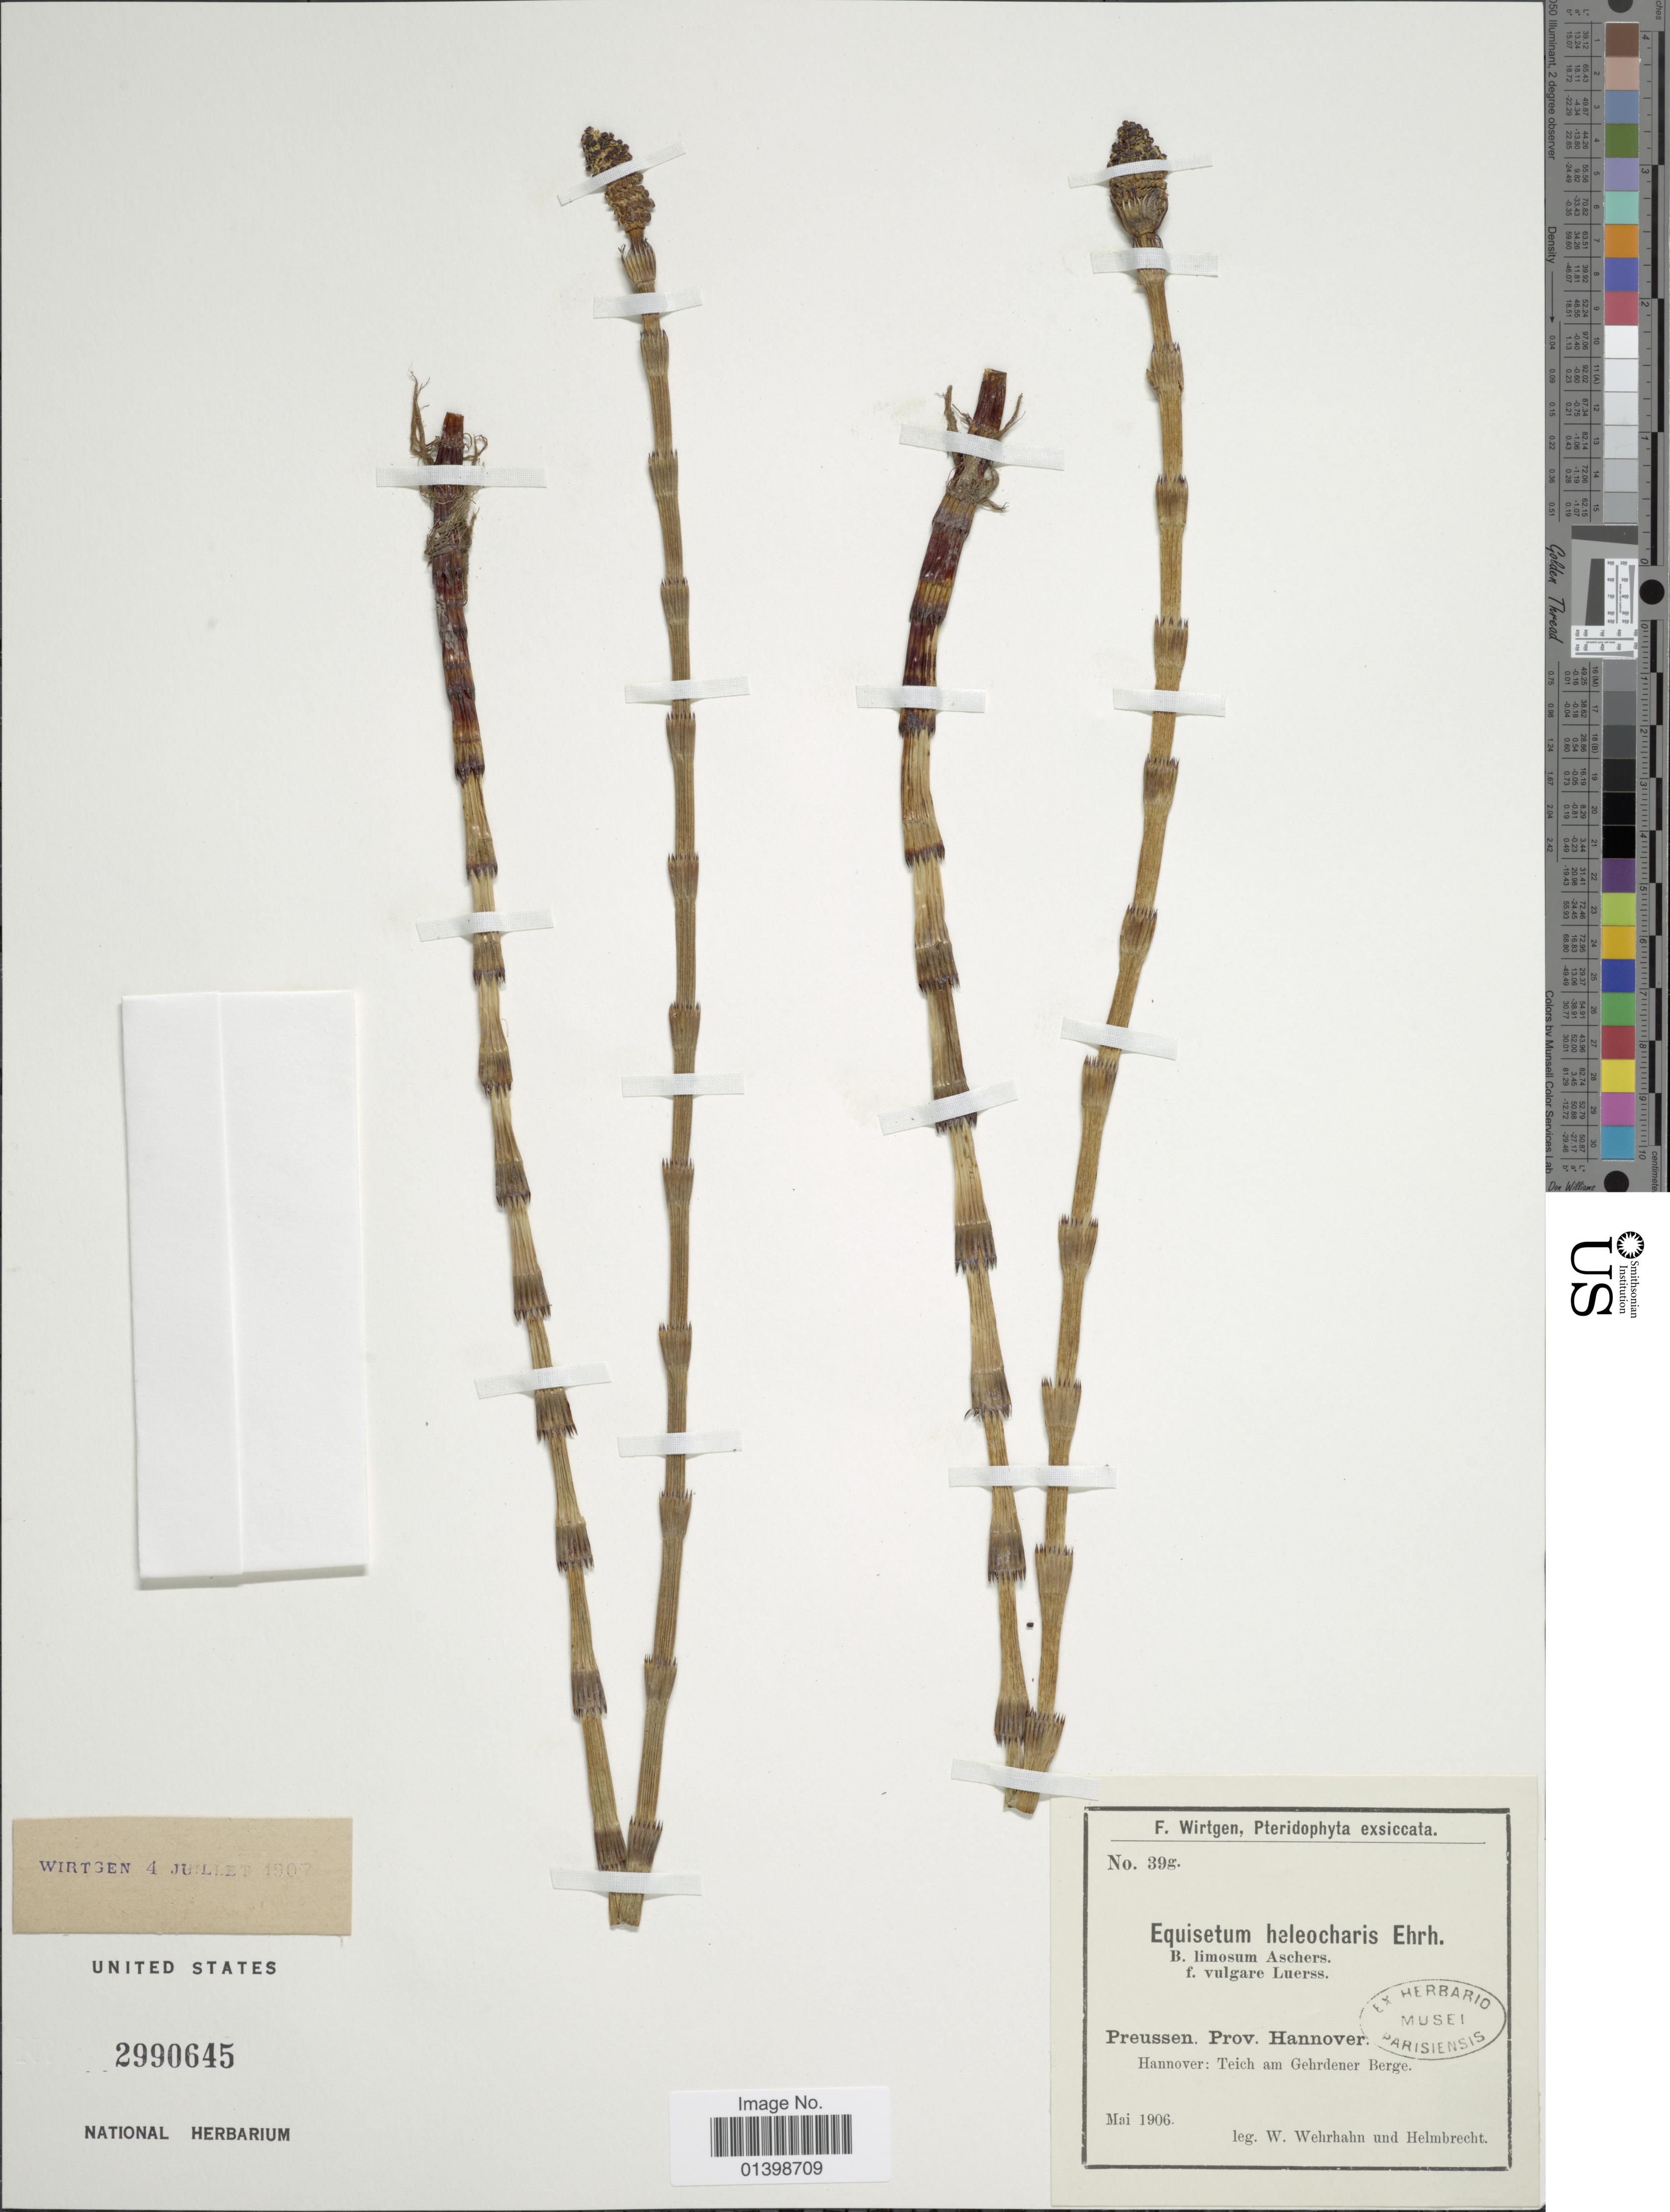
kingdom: Plantae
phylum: Tracheophyta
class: Polypodiopsida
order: Equisetales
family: Equisetaceae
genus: Equisetum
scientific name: Equisetum fluviatile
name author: L.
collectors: W. Wehrhahn & Helmbrecht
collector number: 39g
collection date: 1906-05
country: Germany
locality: Preussen. Prov. Hannover, Hannover: Teich am Gehrdener Berge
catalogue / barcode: US 2990645